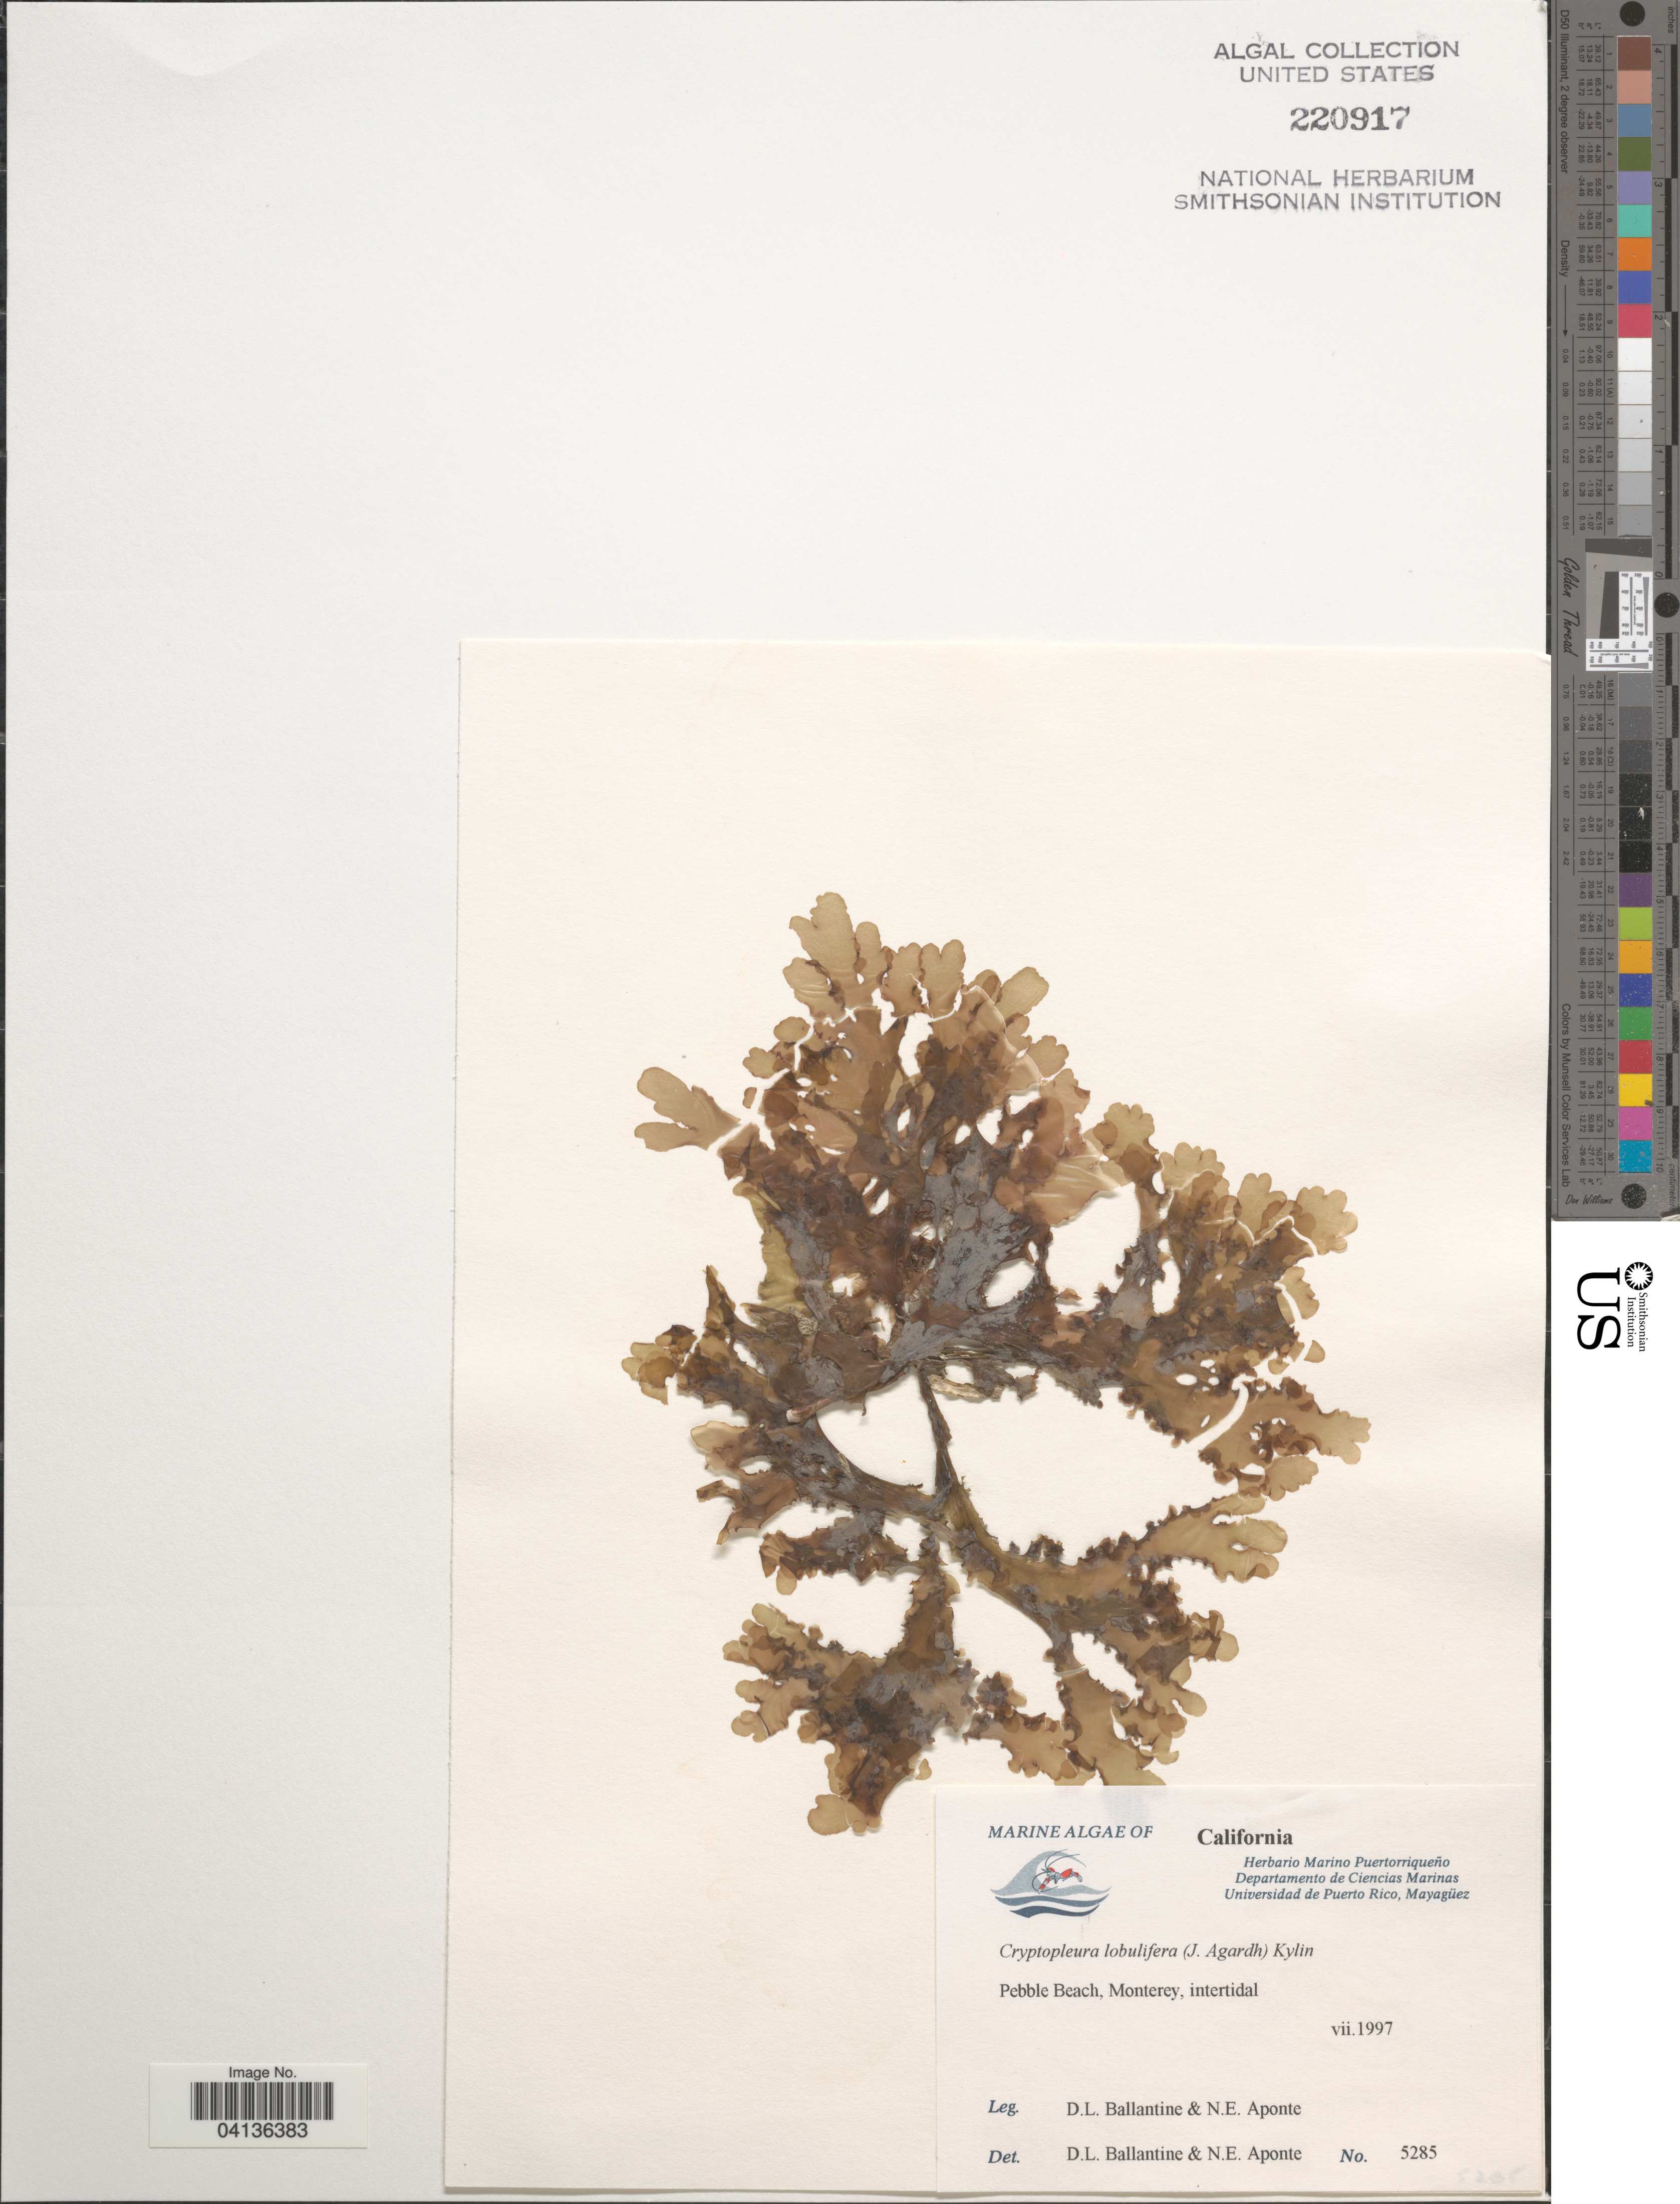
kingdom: Plantae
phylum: Rhodophyta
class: Florideophyceae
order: Ceramiales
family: Delesseriaceae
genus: Cryptopleura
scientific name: Cryptopleura lobulifera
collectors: D.L. Ballantine & N. E. Aponte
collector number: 5285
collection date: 1997-07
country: United States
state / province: California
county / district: Monterey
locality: Pebble Beach, Monterey, intertidal.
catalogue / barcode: US 220917